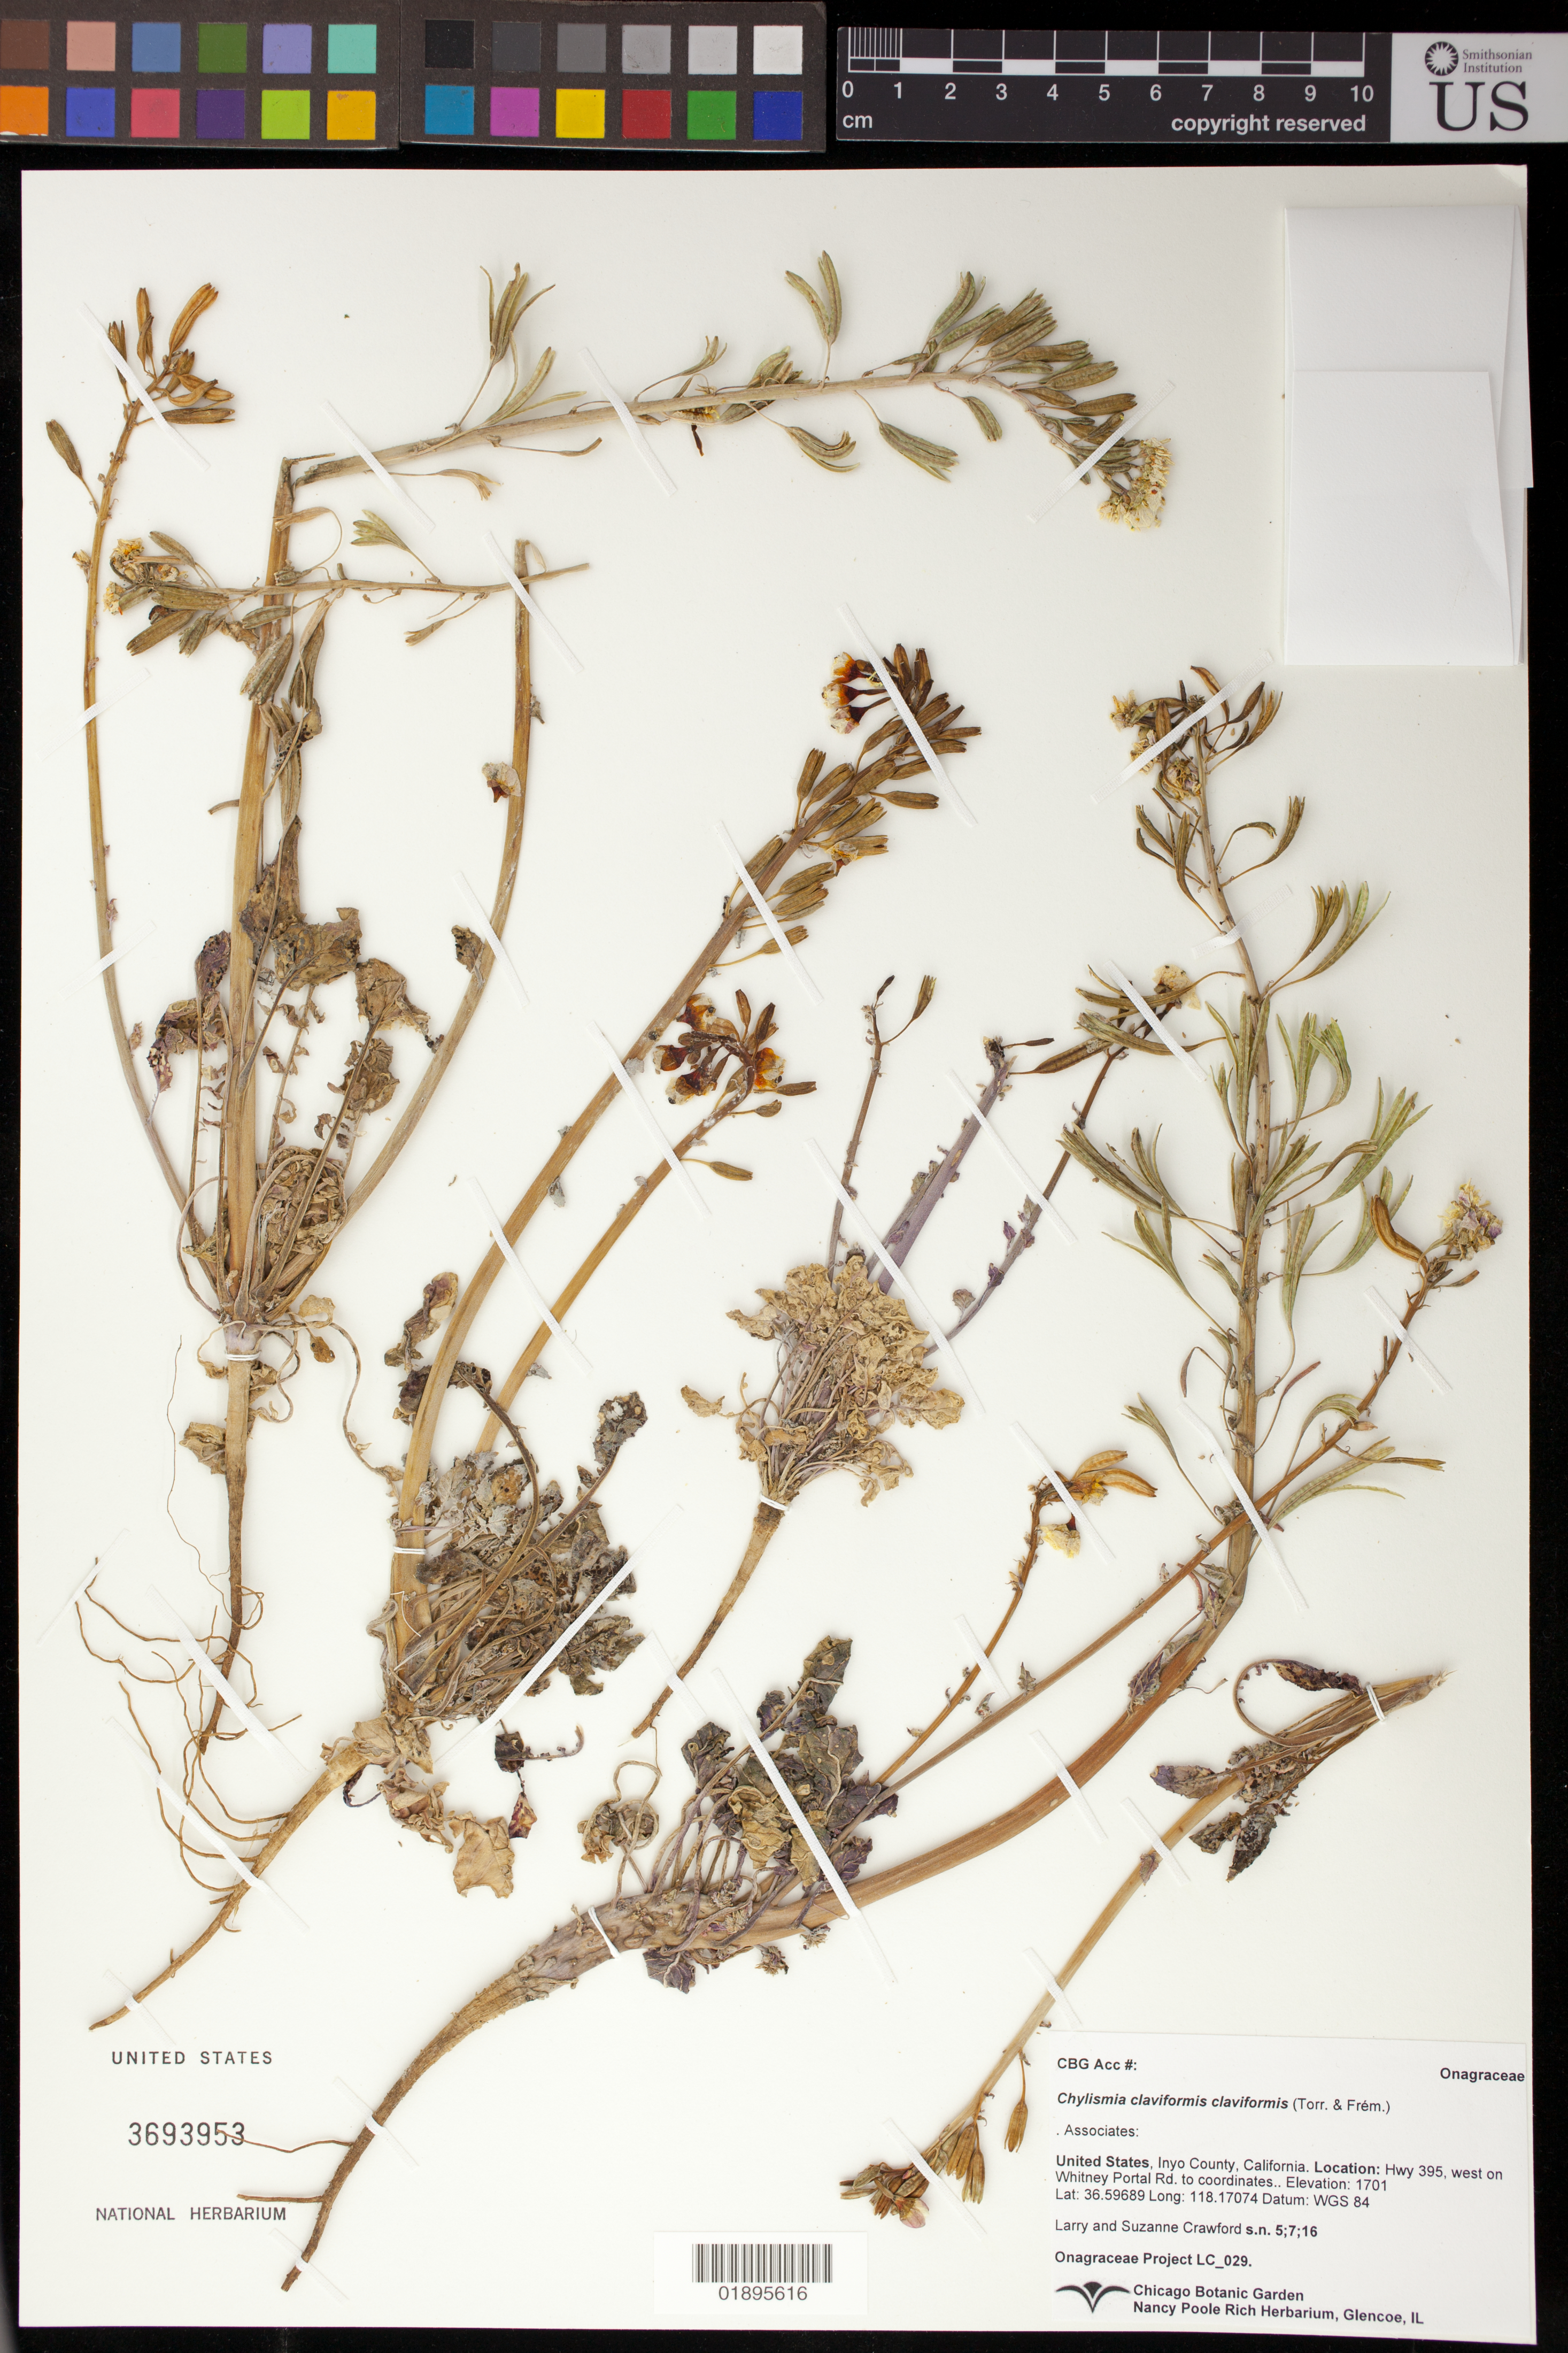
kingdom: Plantae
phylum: Tracheophyta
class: Magnoliopsida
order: Gentianales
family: Apocynaceae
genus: Ochrosia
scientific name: Ochrosia brownii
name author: (Fosberg & Sachet) Lorence & Butaud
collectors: L. Crawford & S. Crawford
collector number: LC 029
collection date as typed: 5/7/2016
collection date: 2016-05-07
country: United States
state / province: California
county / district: Inyo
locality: Hwy 395, west on Whitney Portal Road.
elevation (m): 1701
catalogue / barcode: US 3693953